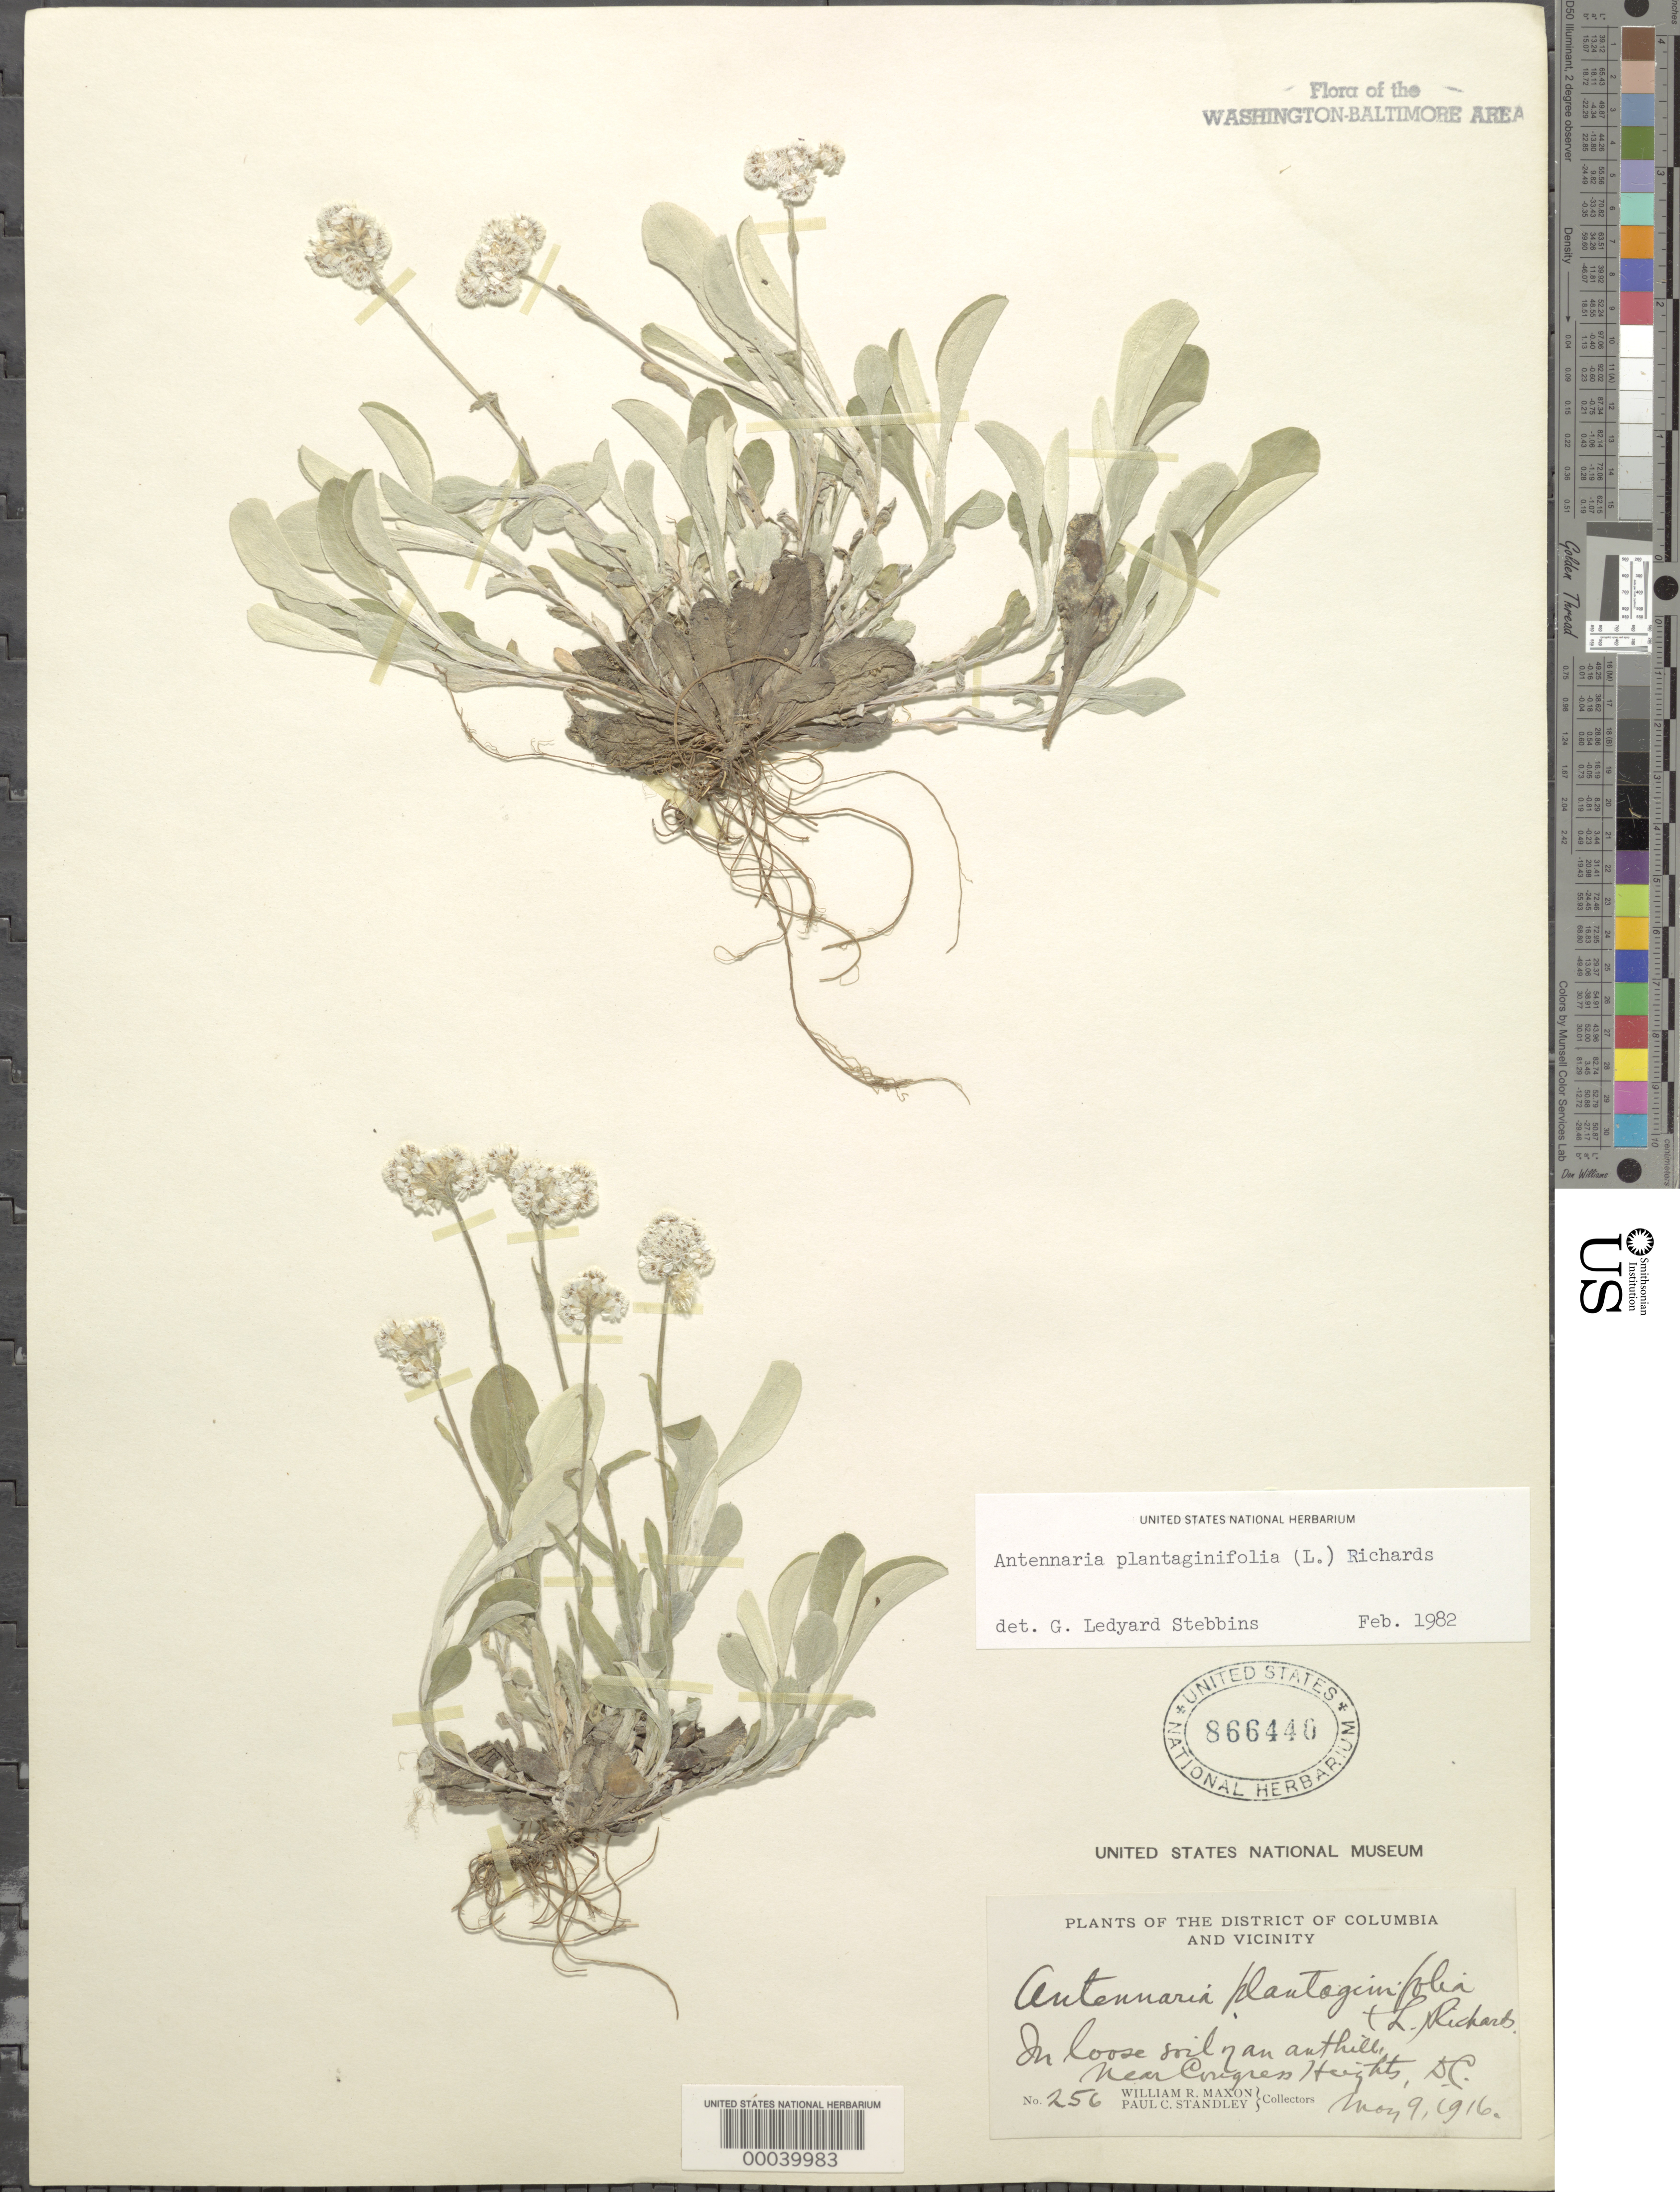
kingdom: Plantae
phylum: Tracheophyta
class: Magnoliopsida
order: Asterales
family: Asteraceae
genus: Antennaria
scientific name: Antennaria plantaginifolia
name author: (L.) Richardson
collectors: W. R. Maxon & P. C. Standley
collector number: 256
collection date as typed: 09 May 1916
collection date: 1916-05-09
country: United States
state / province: District of Columbia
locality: Near Congress Heights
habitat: Loose soil on anthill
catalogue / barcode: US 866440